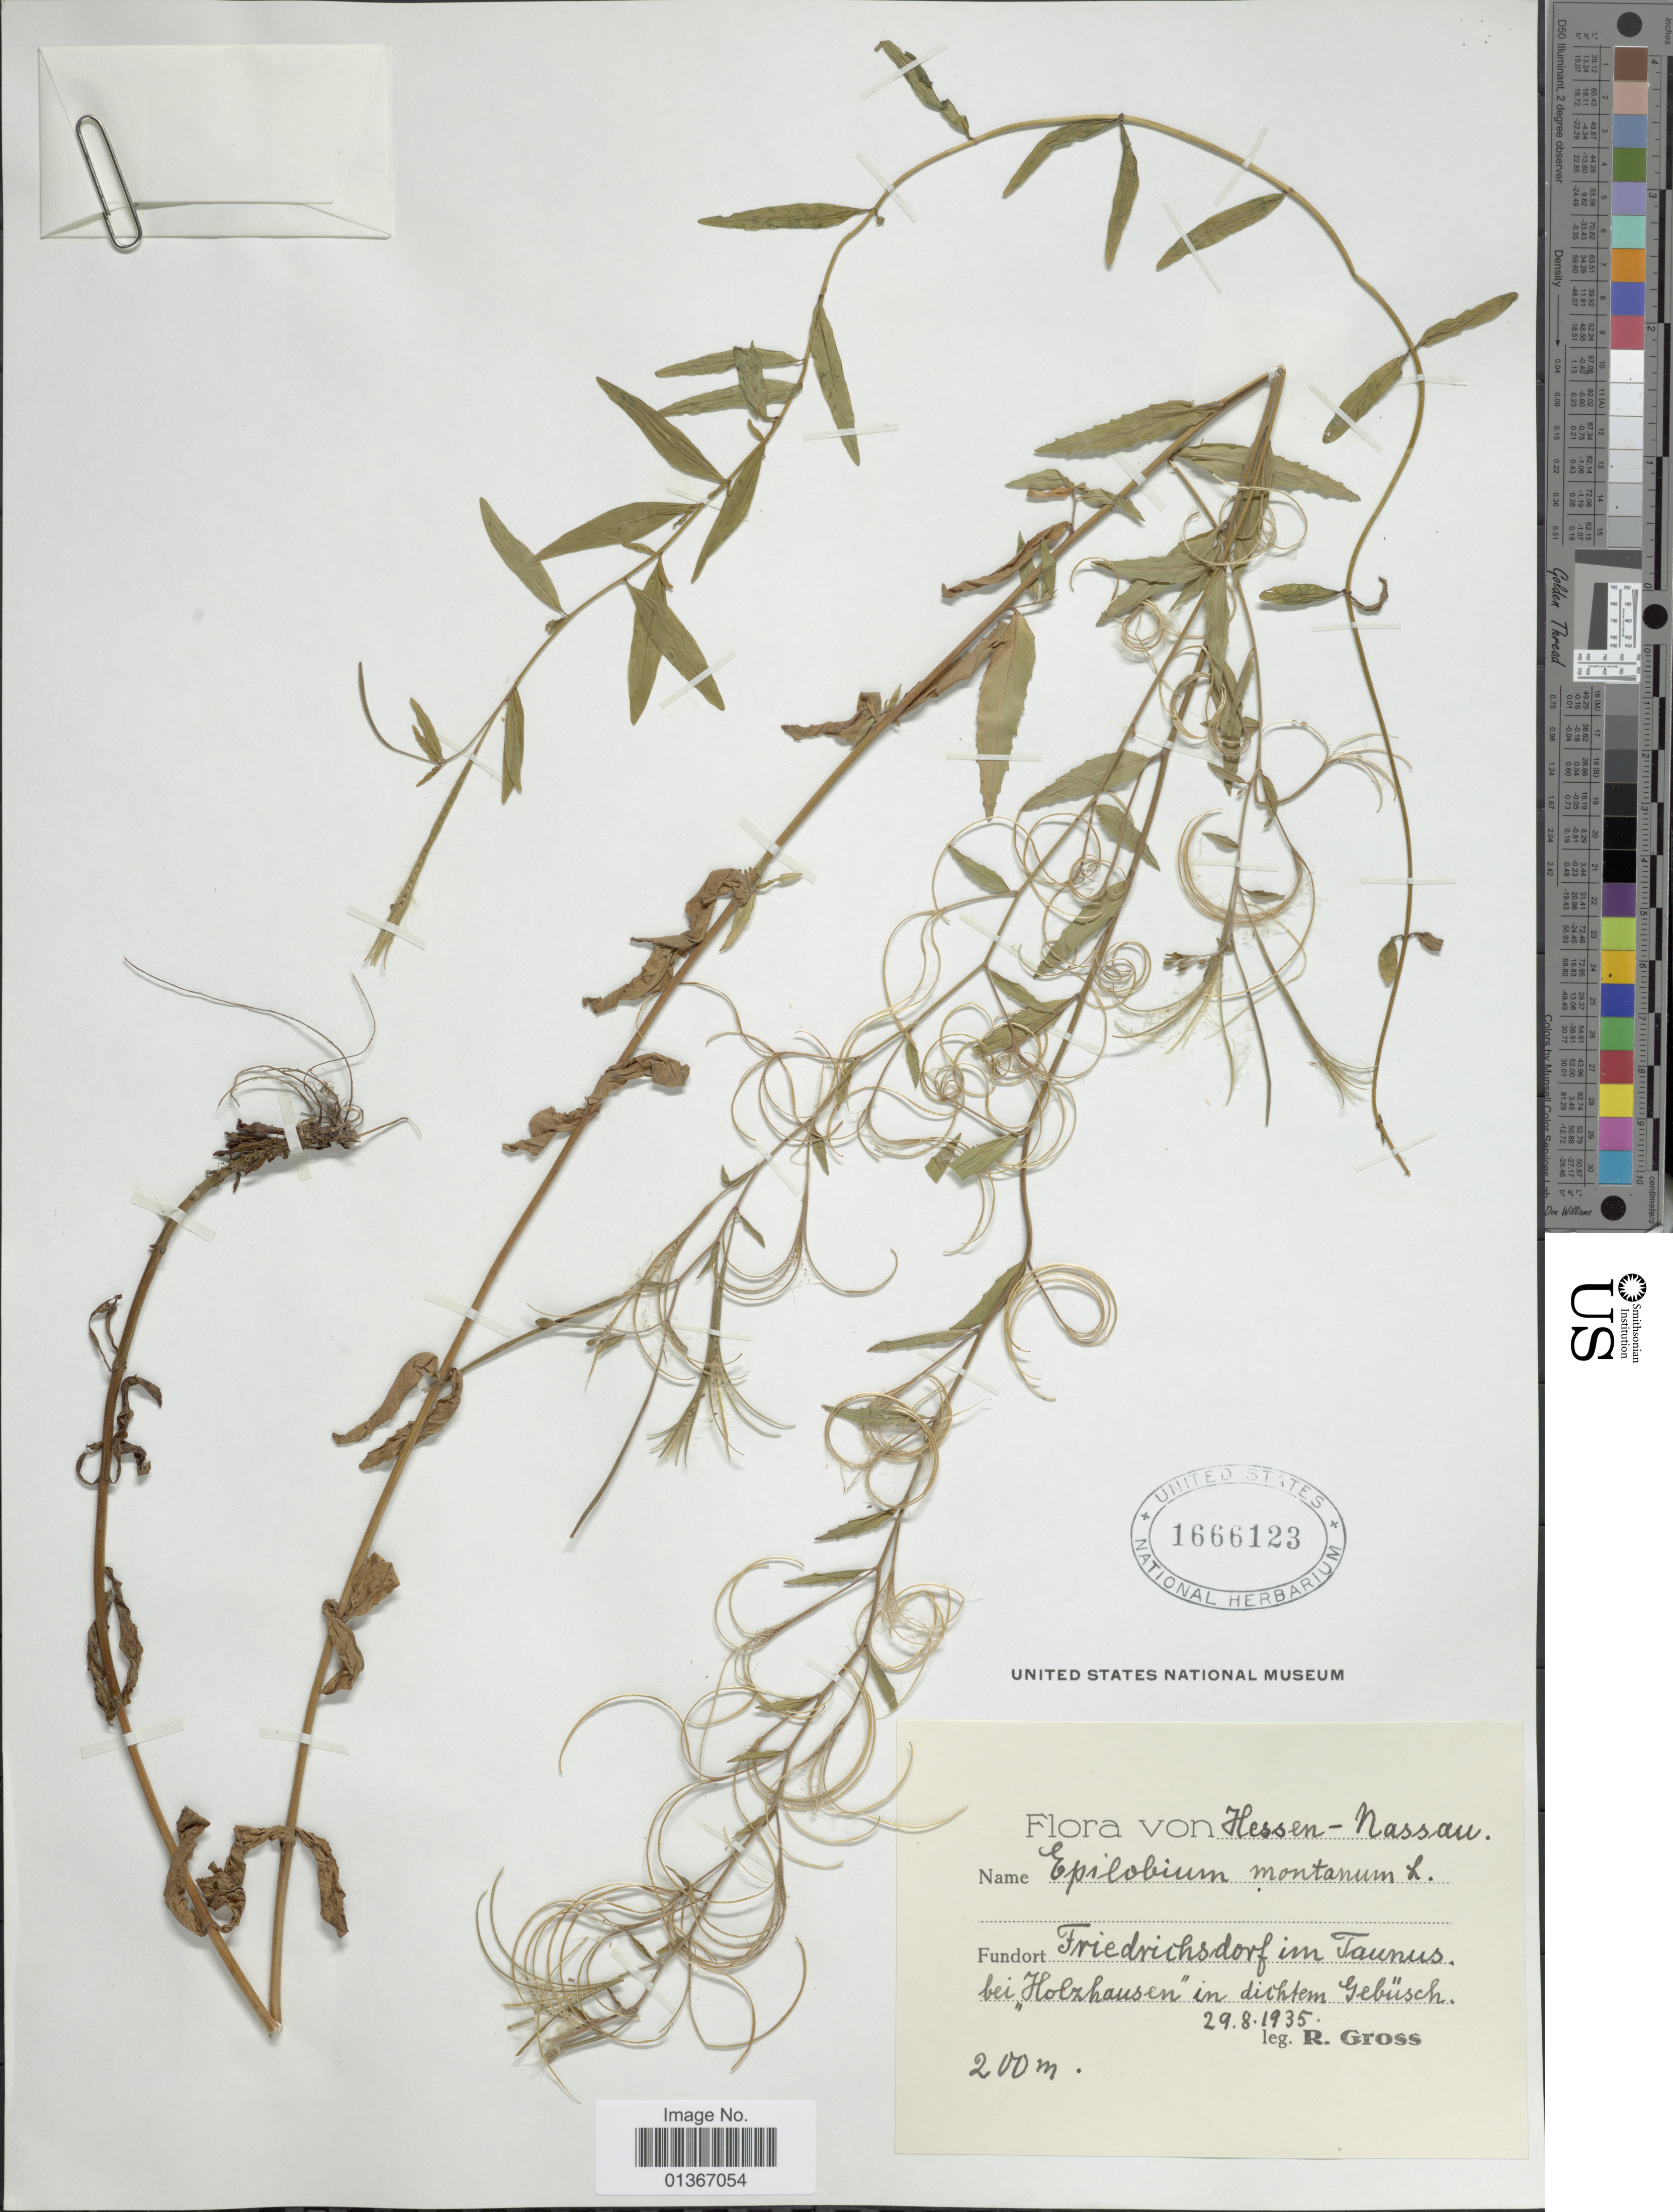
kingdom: Plantae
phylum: Tracheophyta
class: Magnoliopsida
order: Myrtales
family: Onagraceae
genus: Epilobium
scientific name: Epilobium montanum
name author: L.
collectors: R. Gross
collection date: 1935-08-29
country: Germany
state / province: Hesse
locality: Hessen-Nassau. Friedrichsdorf im Taunus bei "Holzhausen" in dichtem Gebüsch.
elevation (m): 200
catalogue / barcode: US 1666123